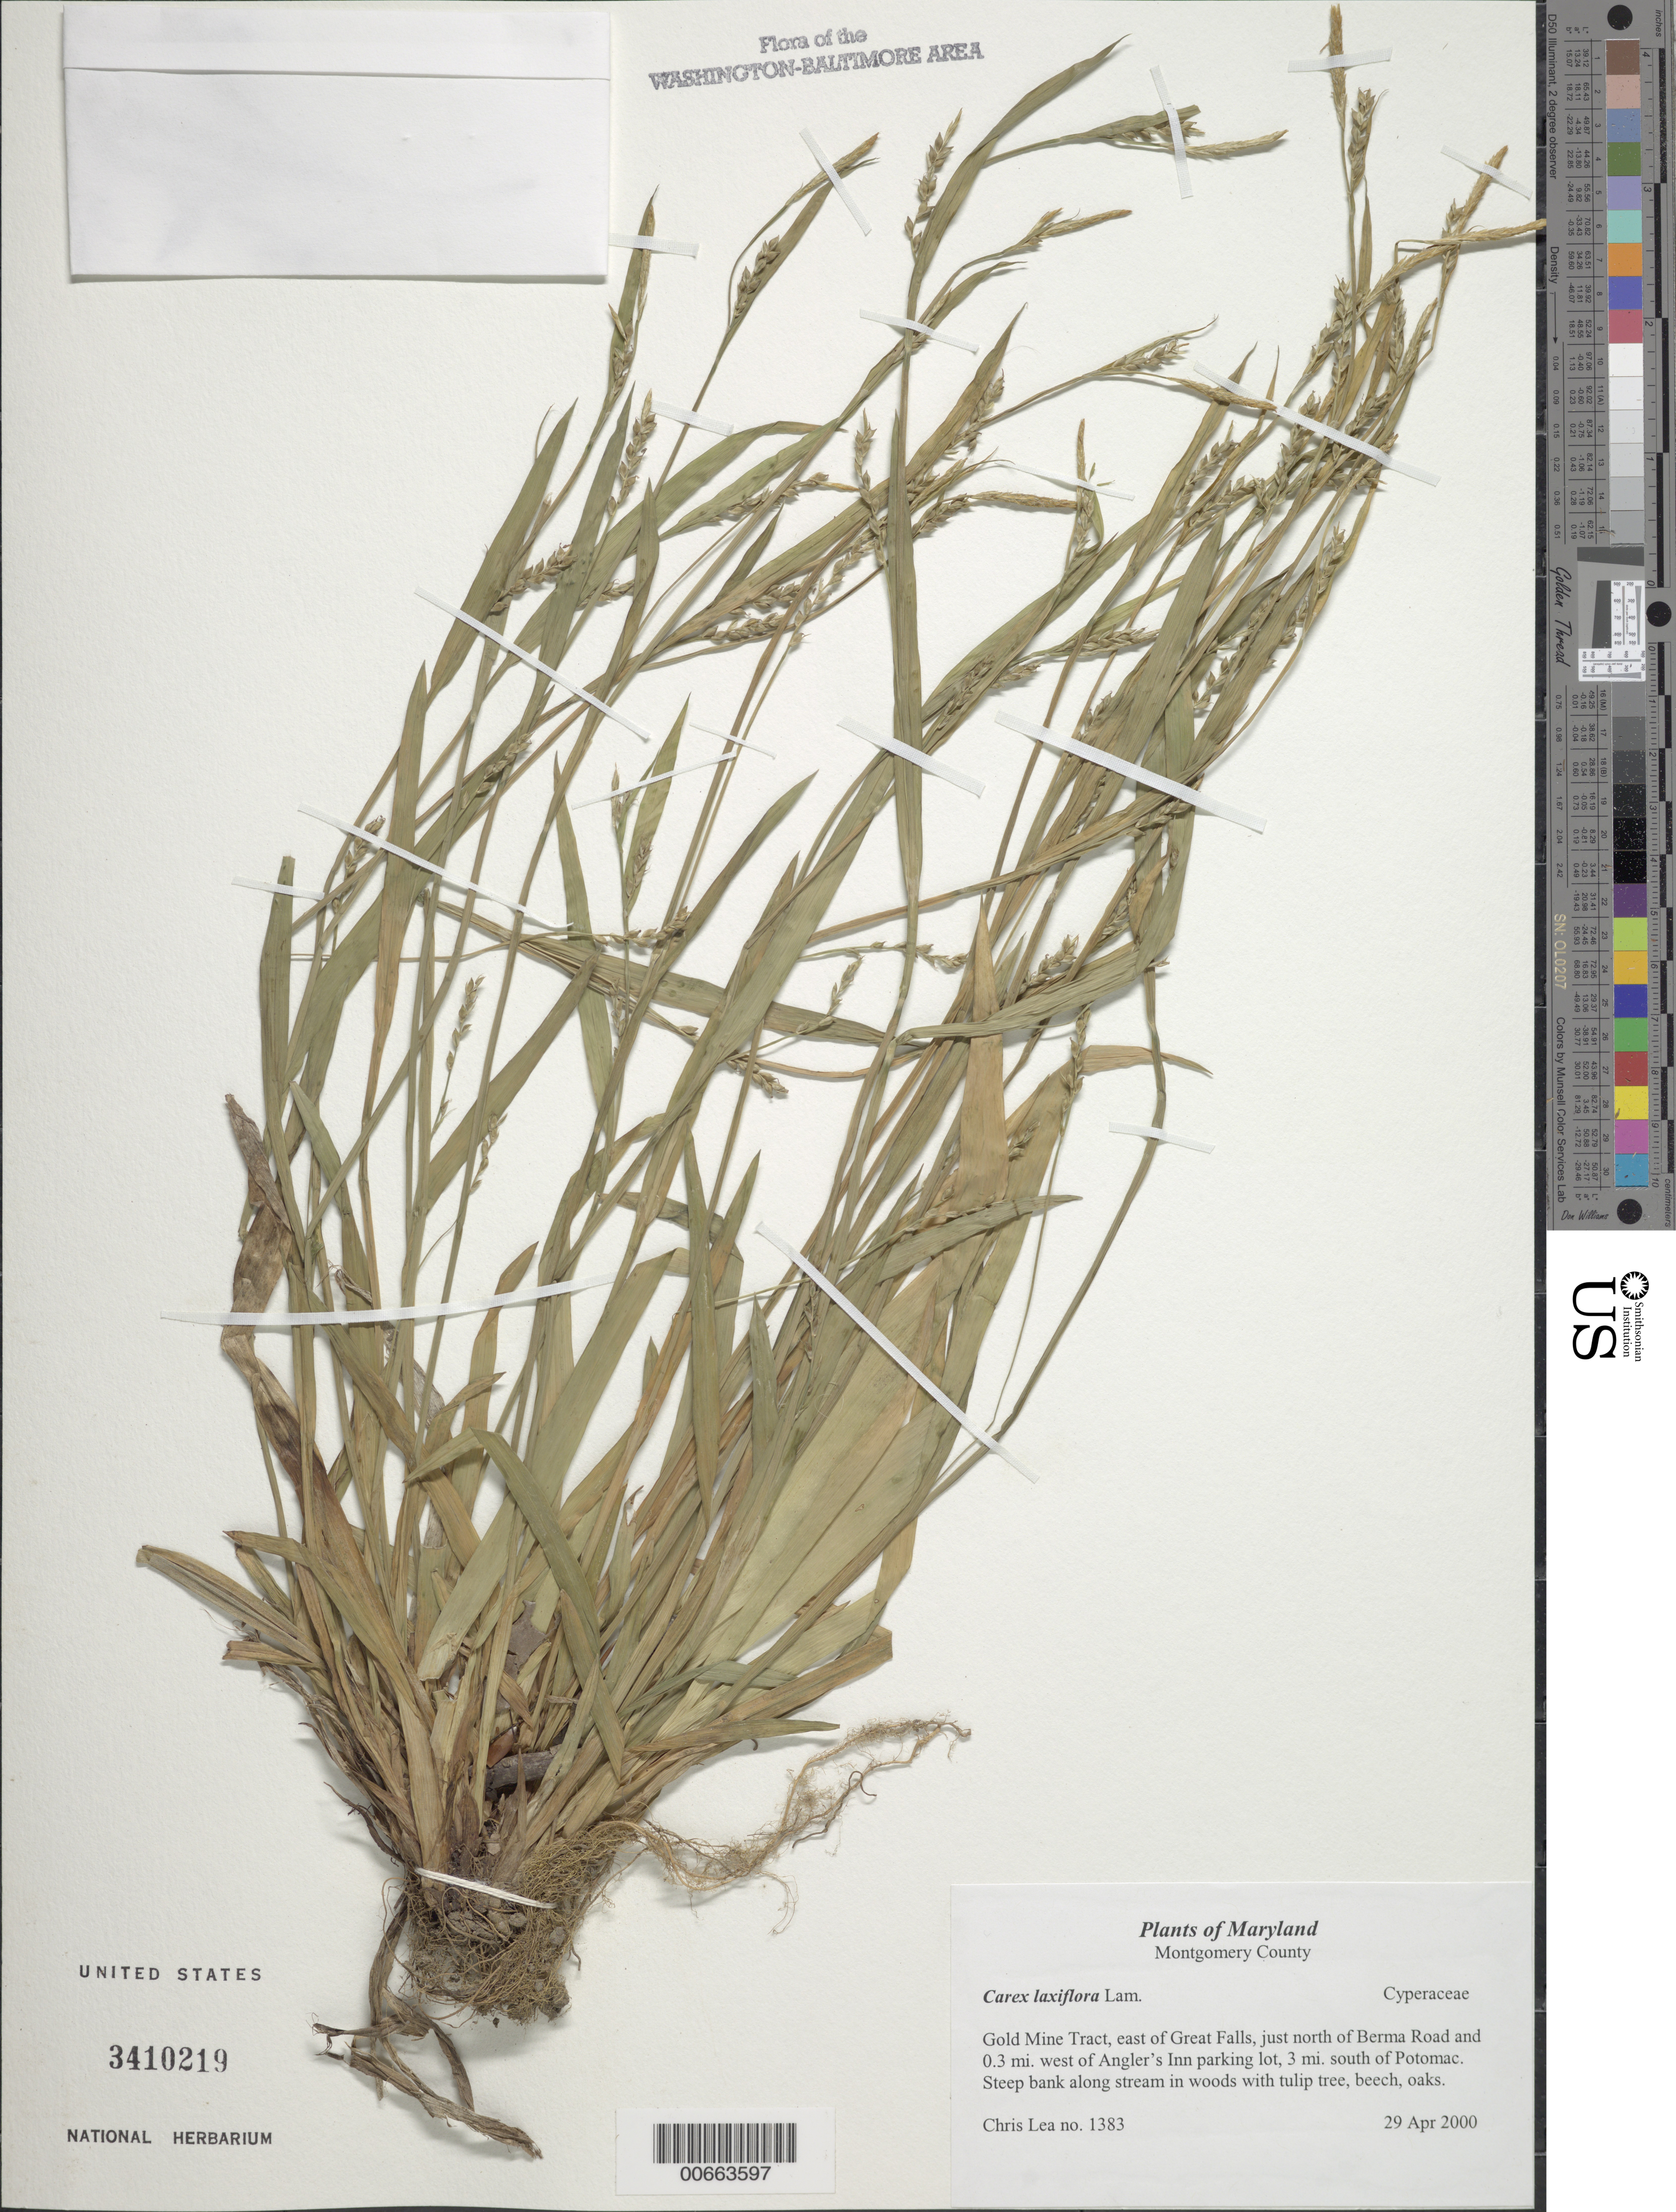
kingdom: Plantae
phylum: Tracheophyta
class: Liliopsida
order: Poales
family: Cyperaceae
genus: Carex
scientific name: Carex laxiflora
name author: Lam.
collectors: C. Lea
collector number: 1383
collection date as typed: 29 Apr 2000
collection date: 2000-04-29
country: United States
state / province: Maryland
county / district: Montgomery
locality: Gold Mine Tract, east of Great Falls, just north of Berma Road and 0.3 mi. west of Angler's Inn parking lot, 3 mi. south of Potomac.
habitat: Steep bank along stream in woods with tulip tree, beech, oaks.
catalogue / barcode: US 3410219